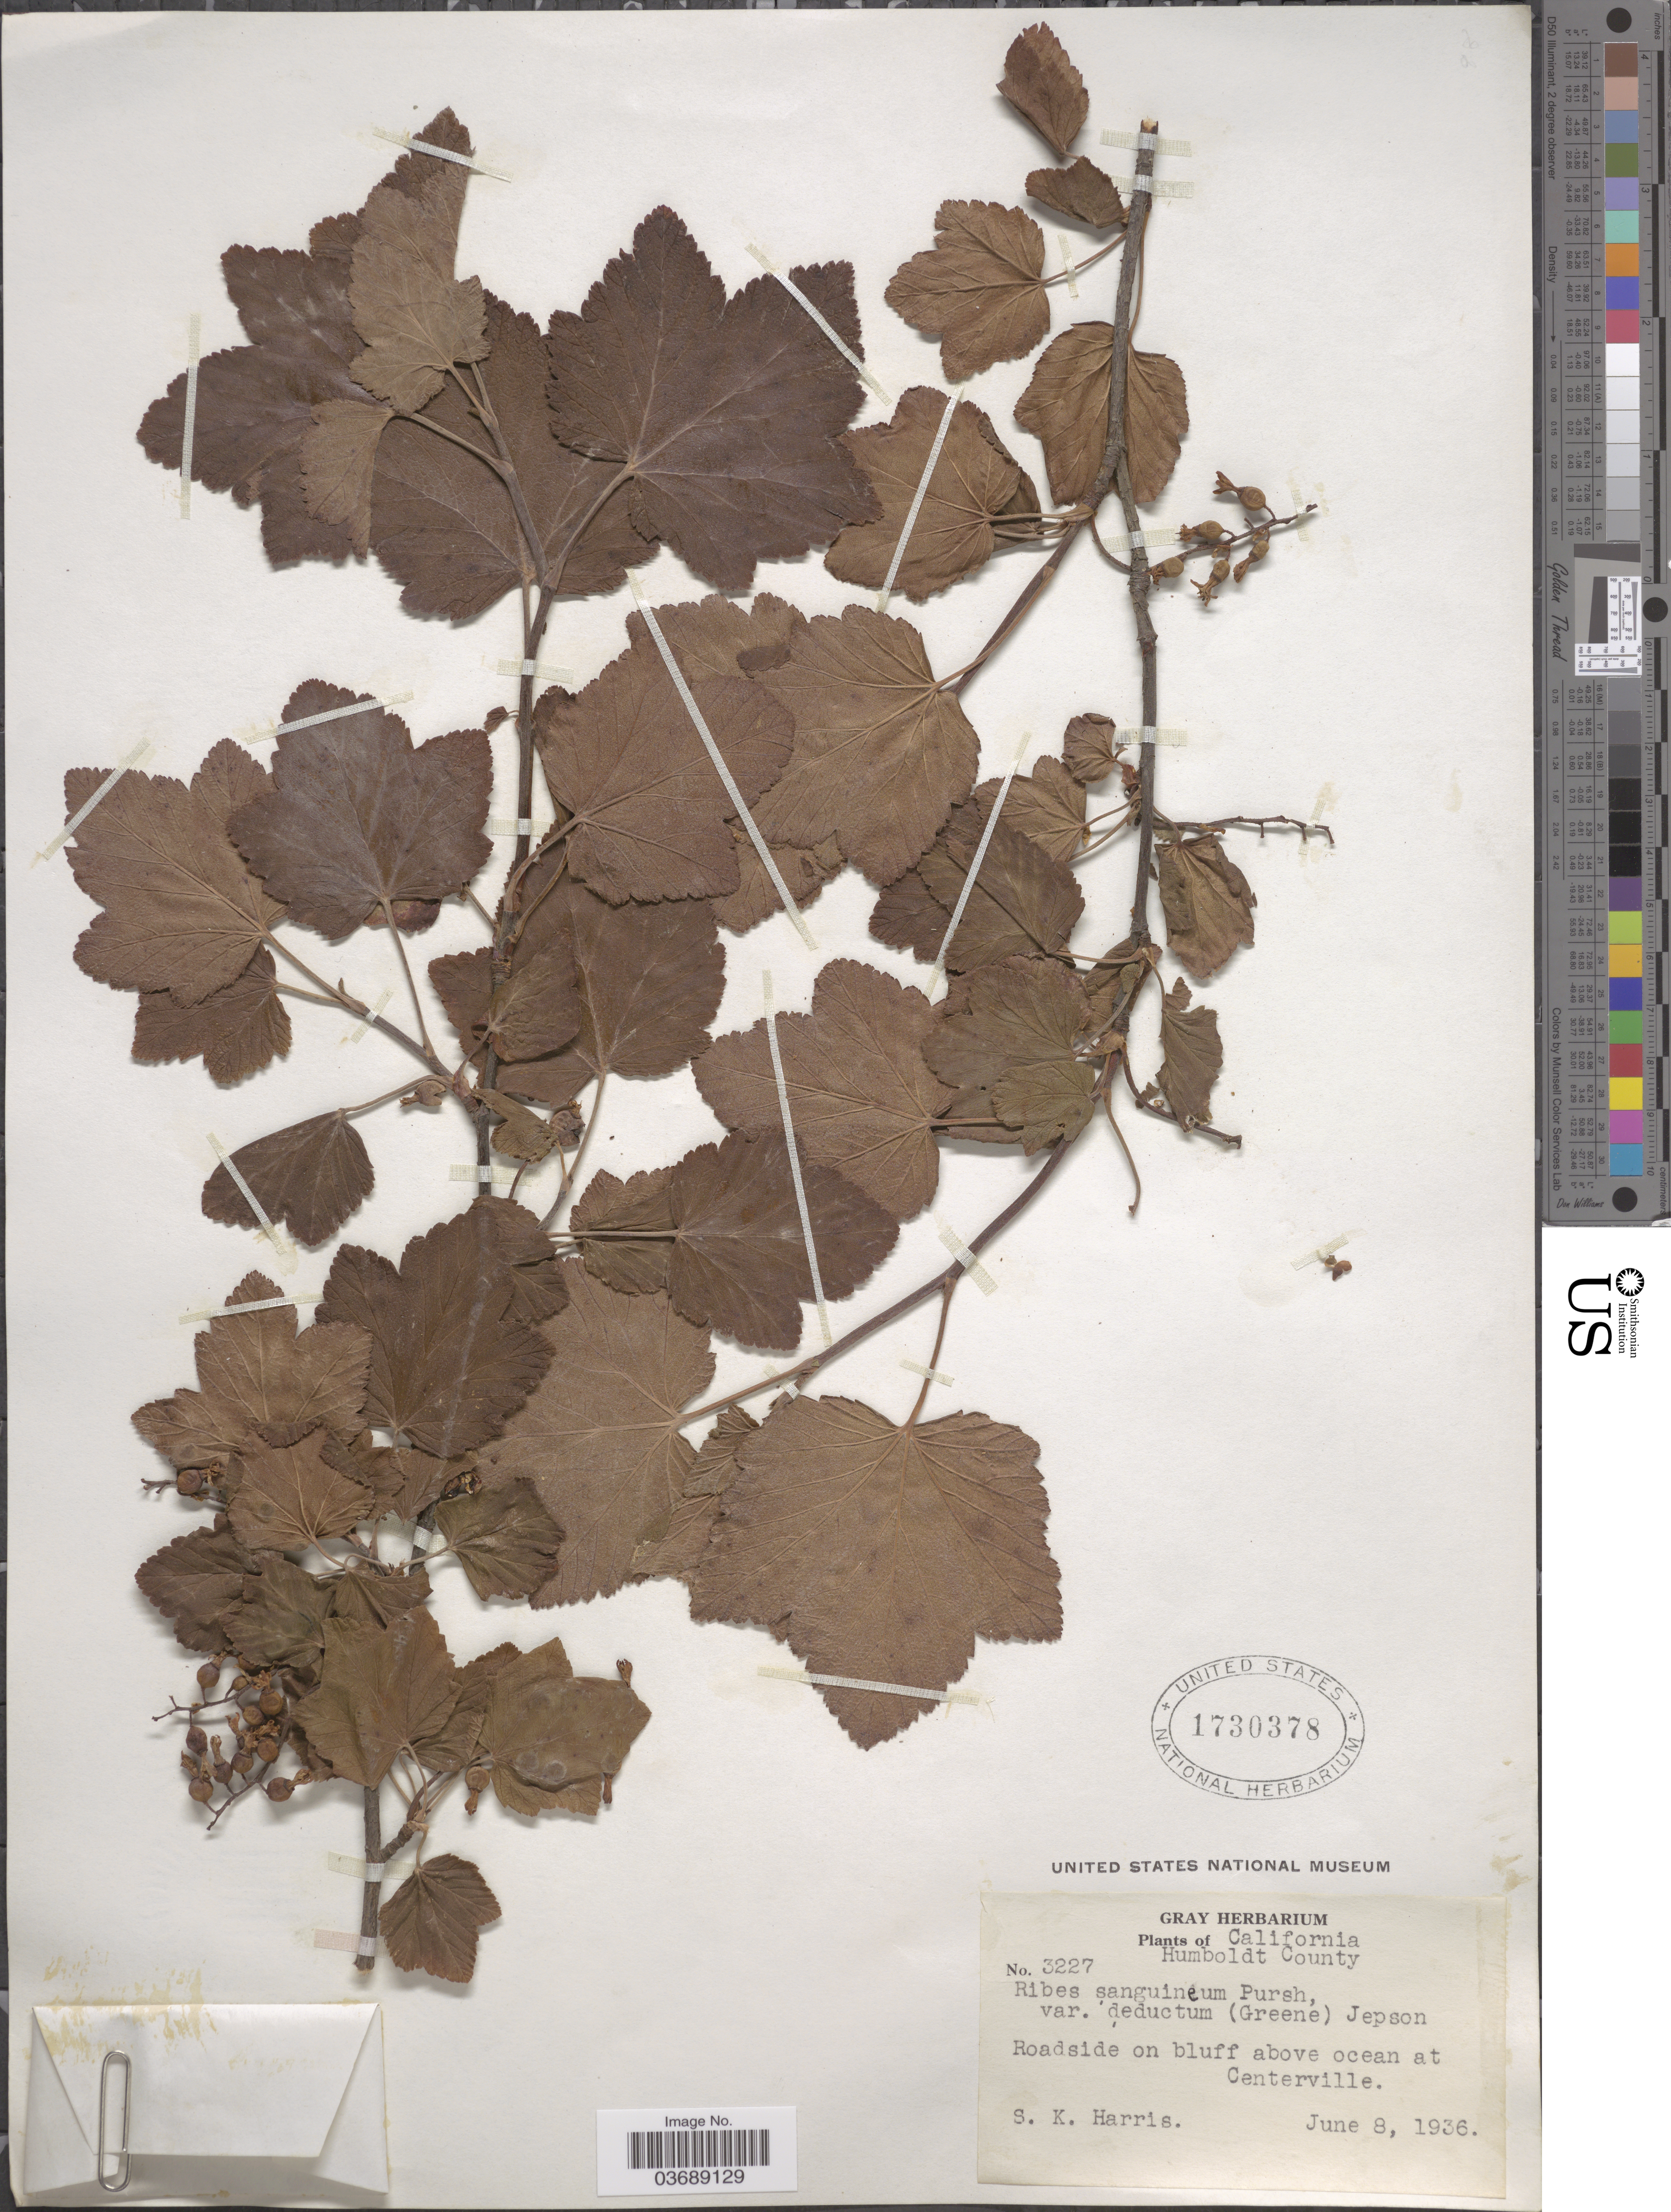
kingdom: Plantae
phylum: Tracheophyta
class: Magnoliopsida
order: Saxifragales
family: Grossulariaceae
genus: Ribes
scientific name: Ribes sanguineum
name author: Pursh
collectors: S. K. Harris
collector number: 3227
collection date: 1936-06-08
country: United States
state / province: California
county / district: Humboldt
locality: Humboldt County. Roadside on bluff above ocean at Centerville.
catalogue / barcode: US 1730378